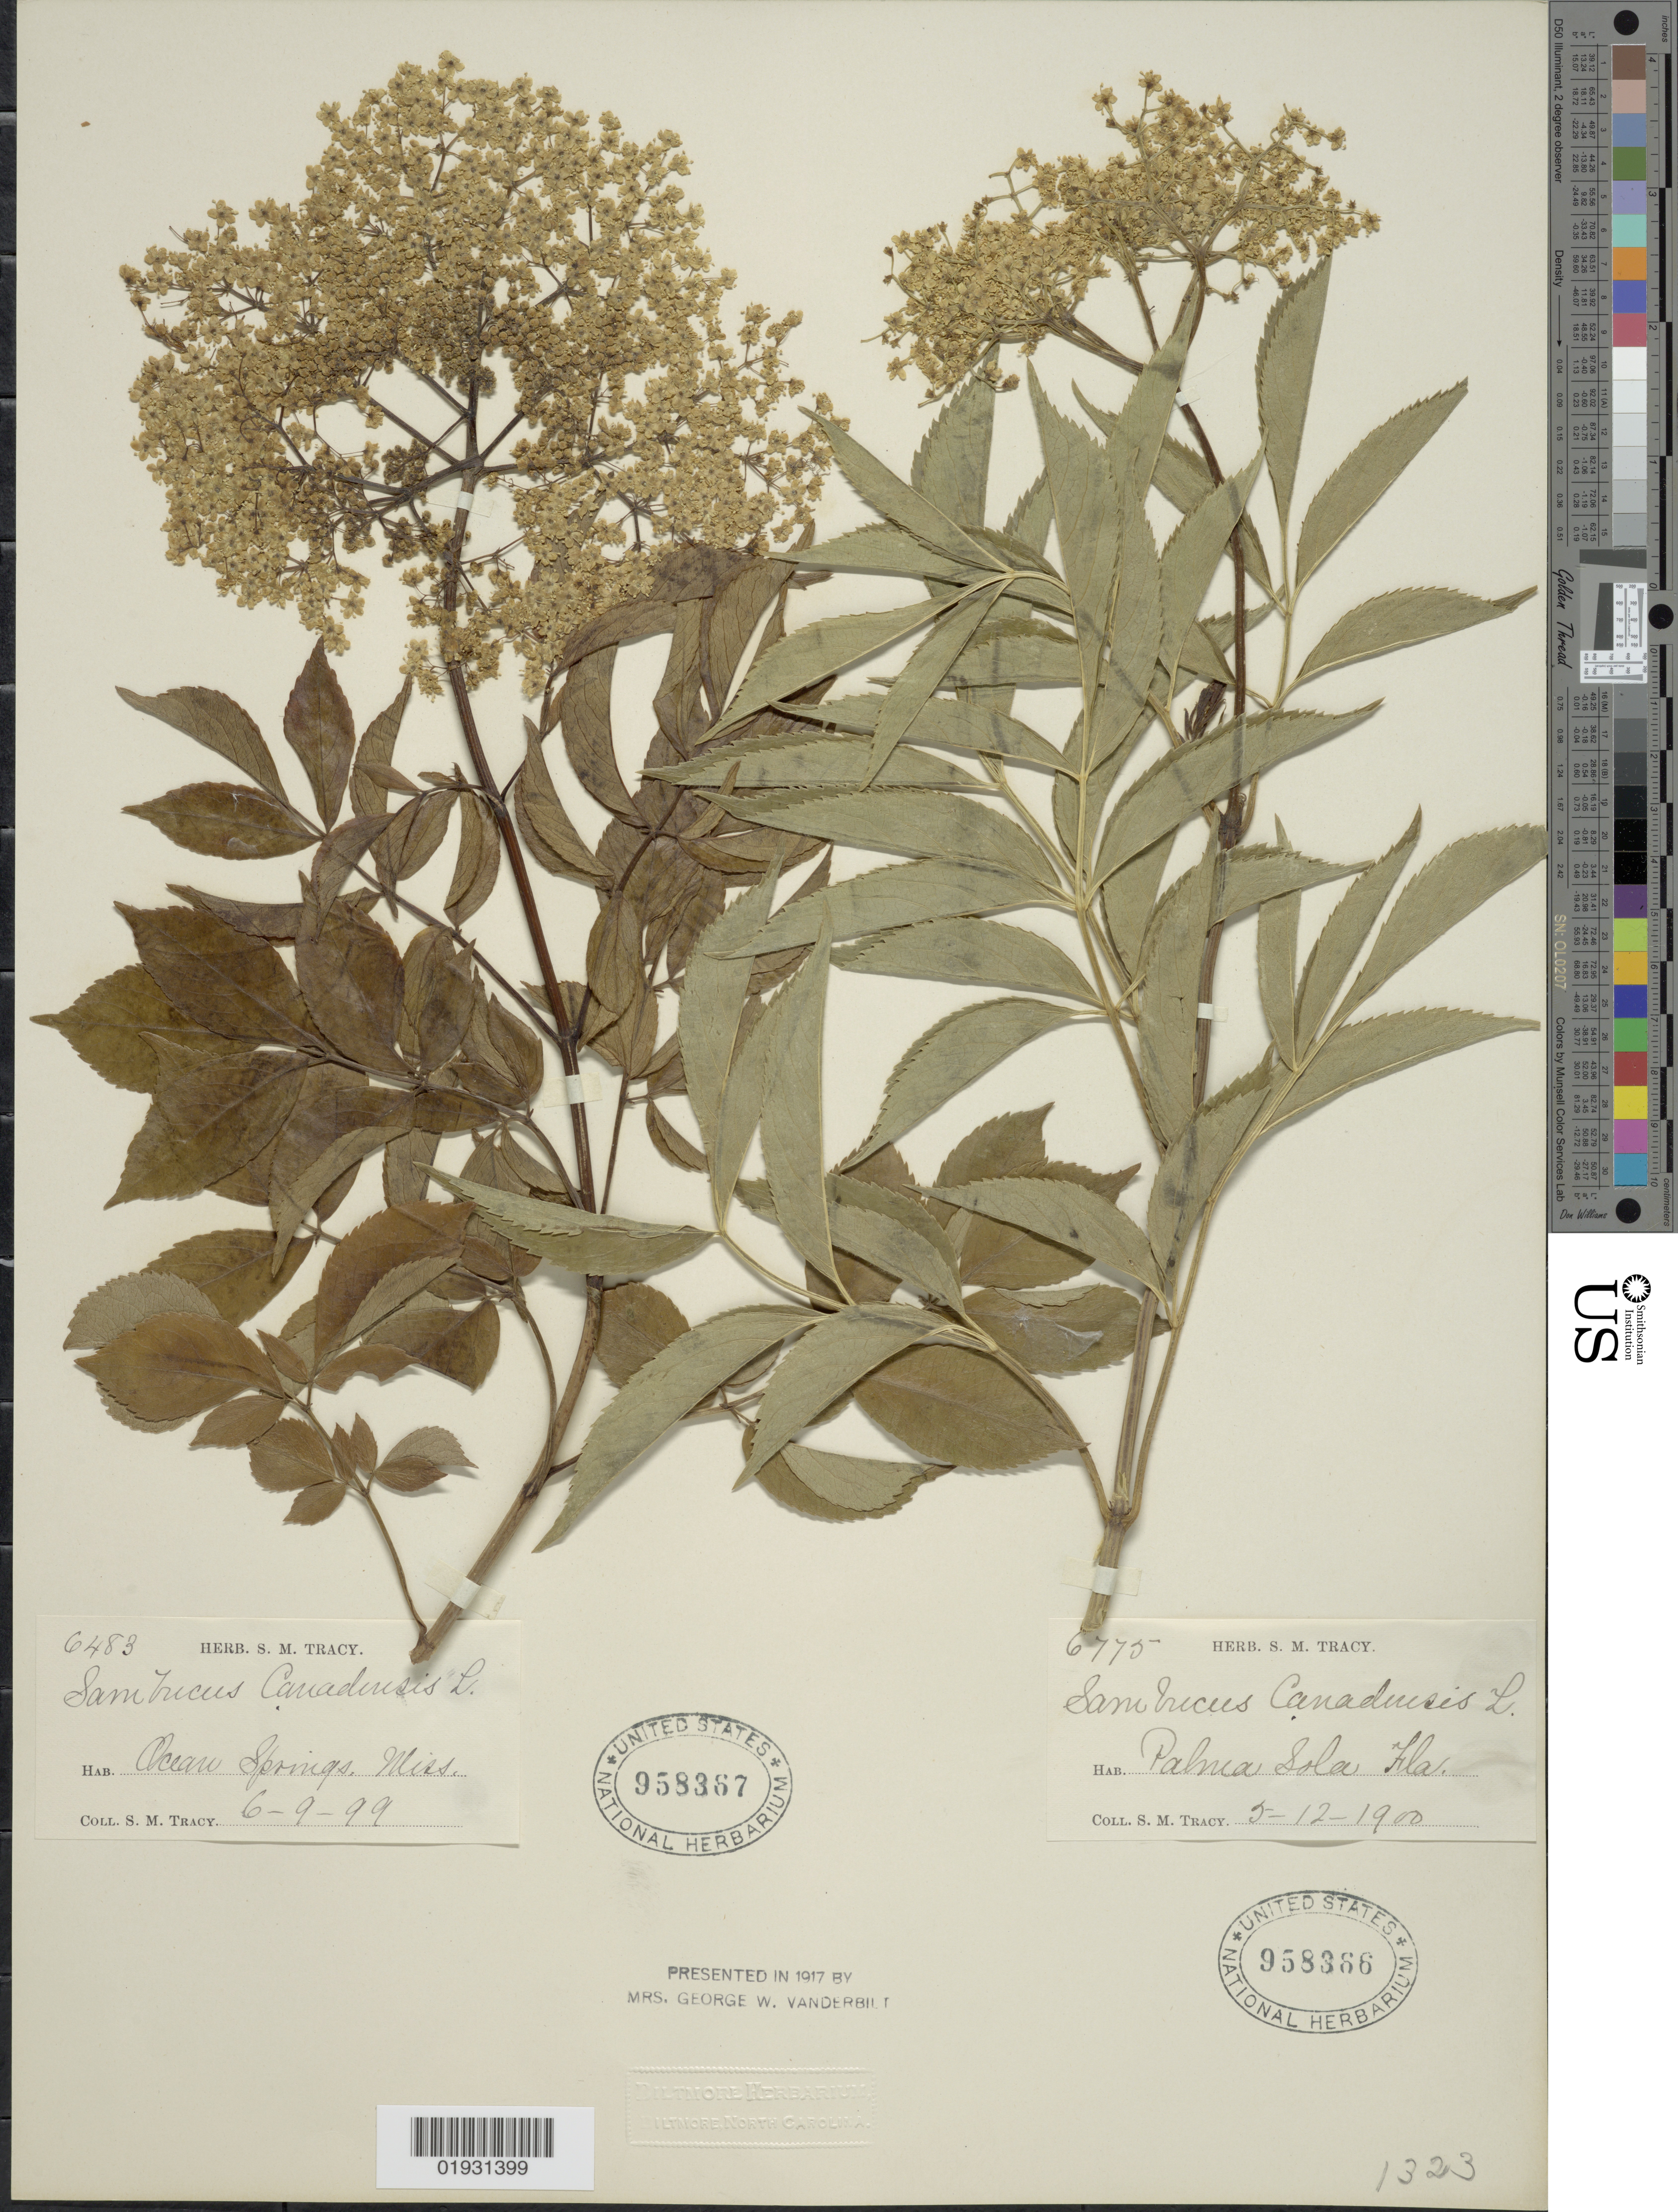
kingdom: Plantae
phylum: Tracheophyta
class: Magnoliopsida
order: Dipsacales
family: Viburnaceae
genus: Sambucus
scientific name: Sambucus simpsonii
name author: Rehder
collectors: S. M. Tracy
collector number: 6483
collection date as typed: Transcribed d/m/y: 6/9/99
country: United States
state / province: Mississippi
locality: Ocean Springs, Miss.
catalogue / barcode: US 958367